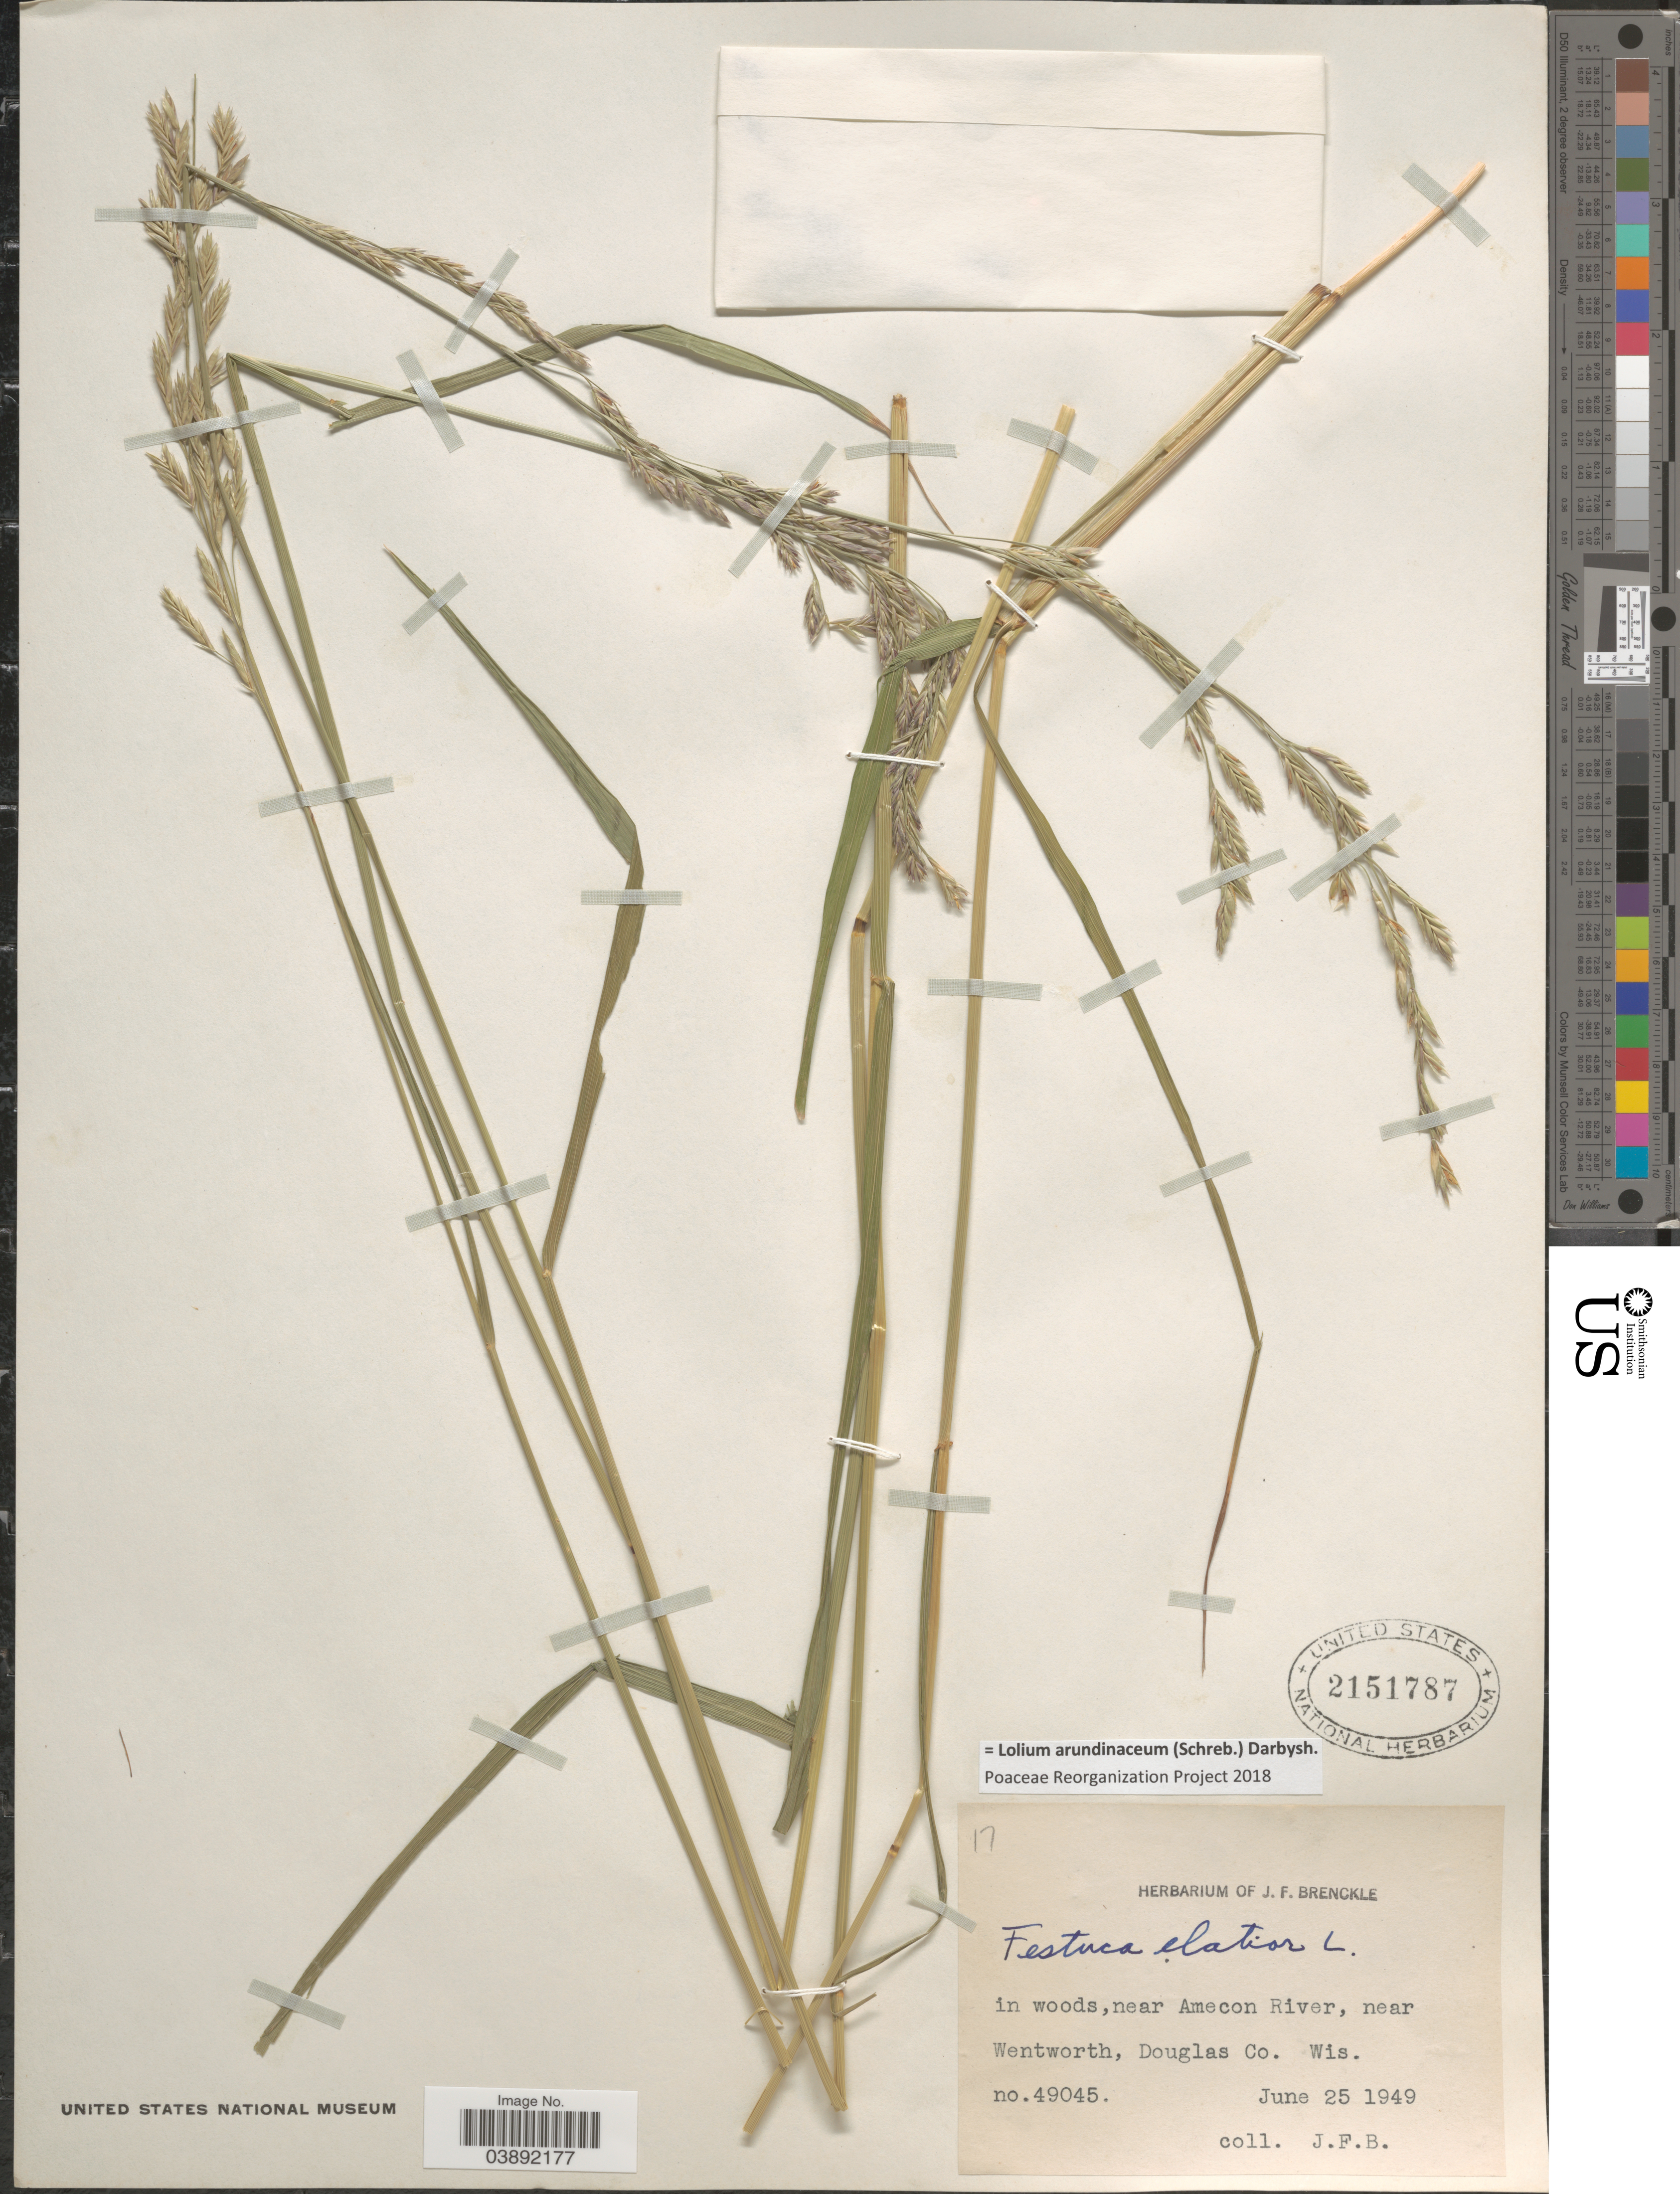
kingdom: Plantae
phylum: Tracheophyta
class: Liliopsida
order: Poales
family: Poaceae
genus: Lolium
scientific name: Lolium arundinaceum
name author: (Schreb.) Darbysh.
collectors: J. Brenckle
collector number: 49045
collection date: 1949-06-25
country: United States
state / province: Wisconsin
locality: In woods, near Amecon River, near Wentworth, Douglas Co.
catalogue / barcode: US 2151787